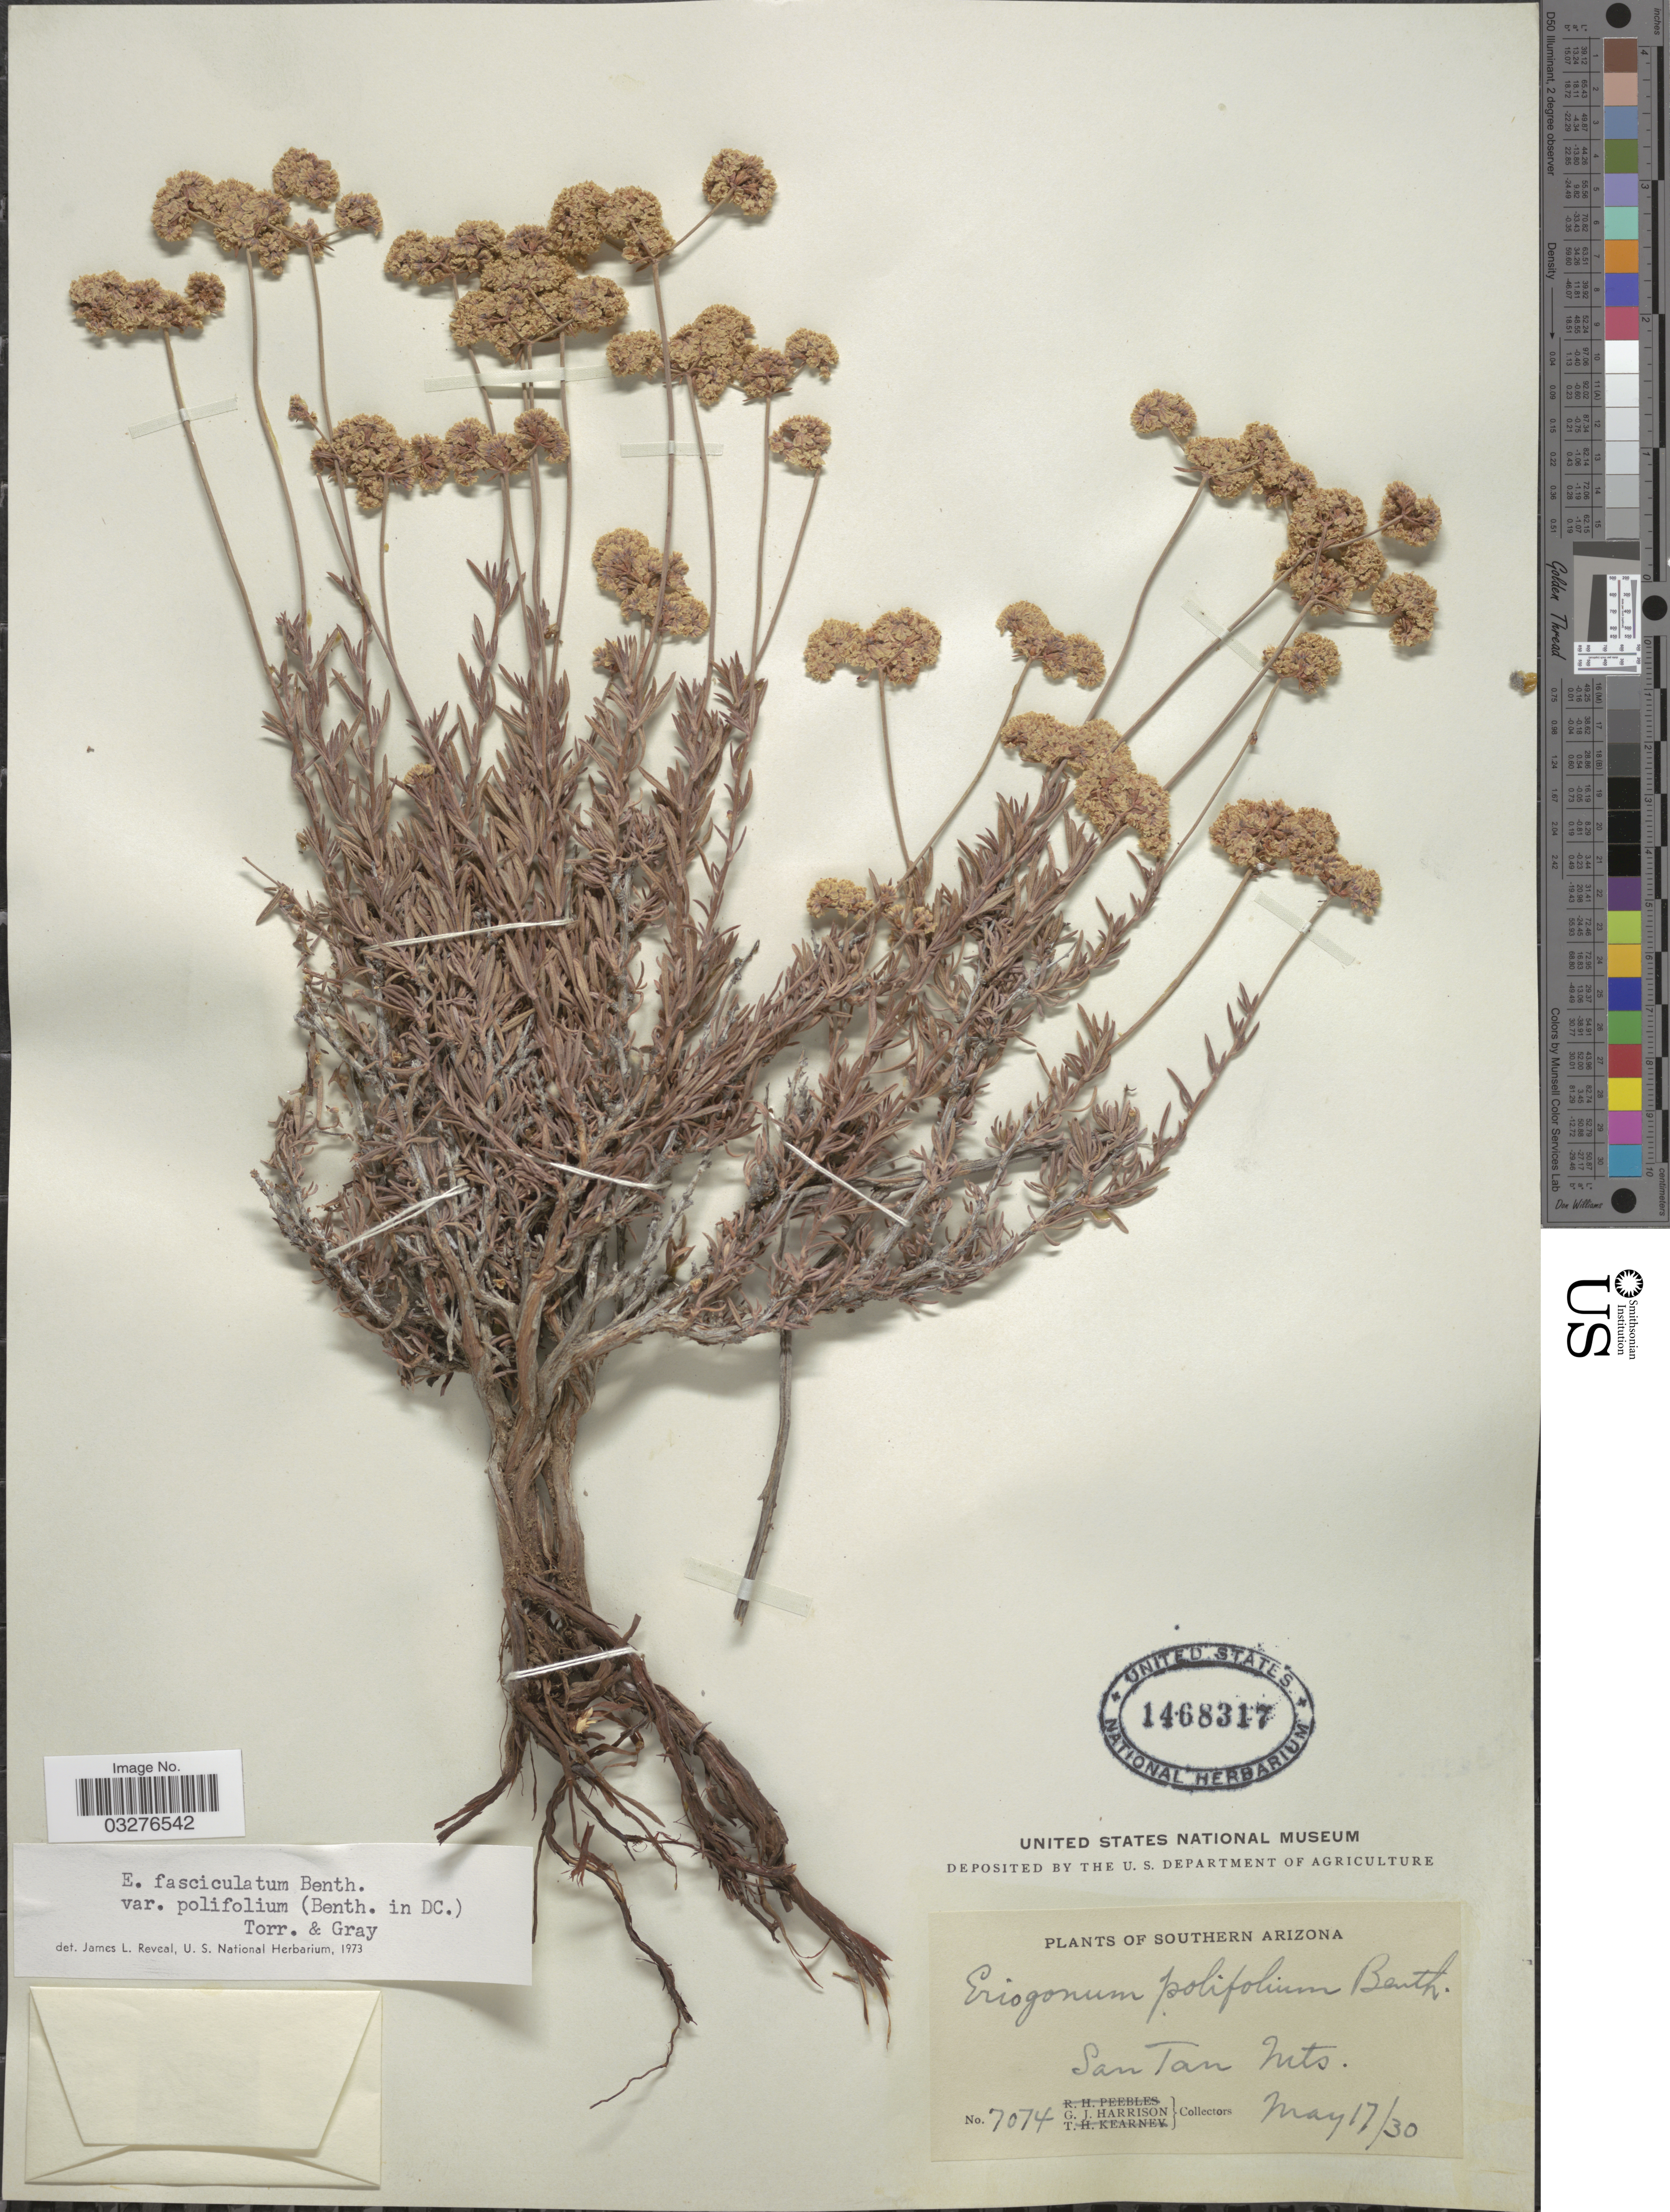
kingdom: Plantae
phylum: Tracheophyta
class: Magnoliopsida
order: Caryophyllales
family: Polygonaceae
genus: Eriogonum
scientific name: Eriogonum fasciculatum var. polifolium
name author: (Benth.) Torr. & A. Gray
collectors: G. J. Harrison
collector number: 7074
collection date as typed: Transcribed d/m/y: 17/5/30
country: United States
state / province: Arizona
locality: Southern Arizona, San Tan Mts.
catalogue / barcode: US 1468317